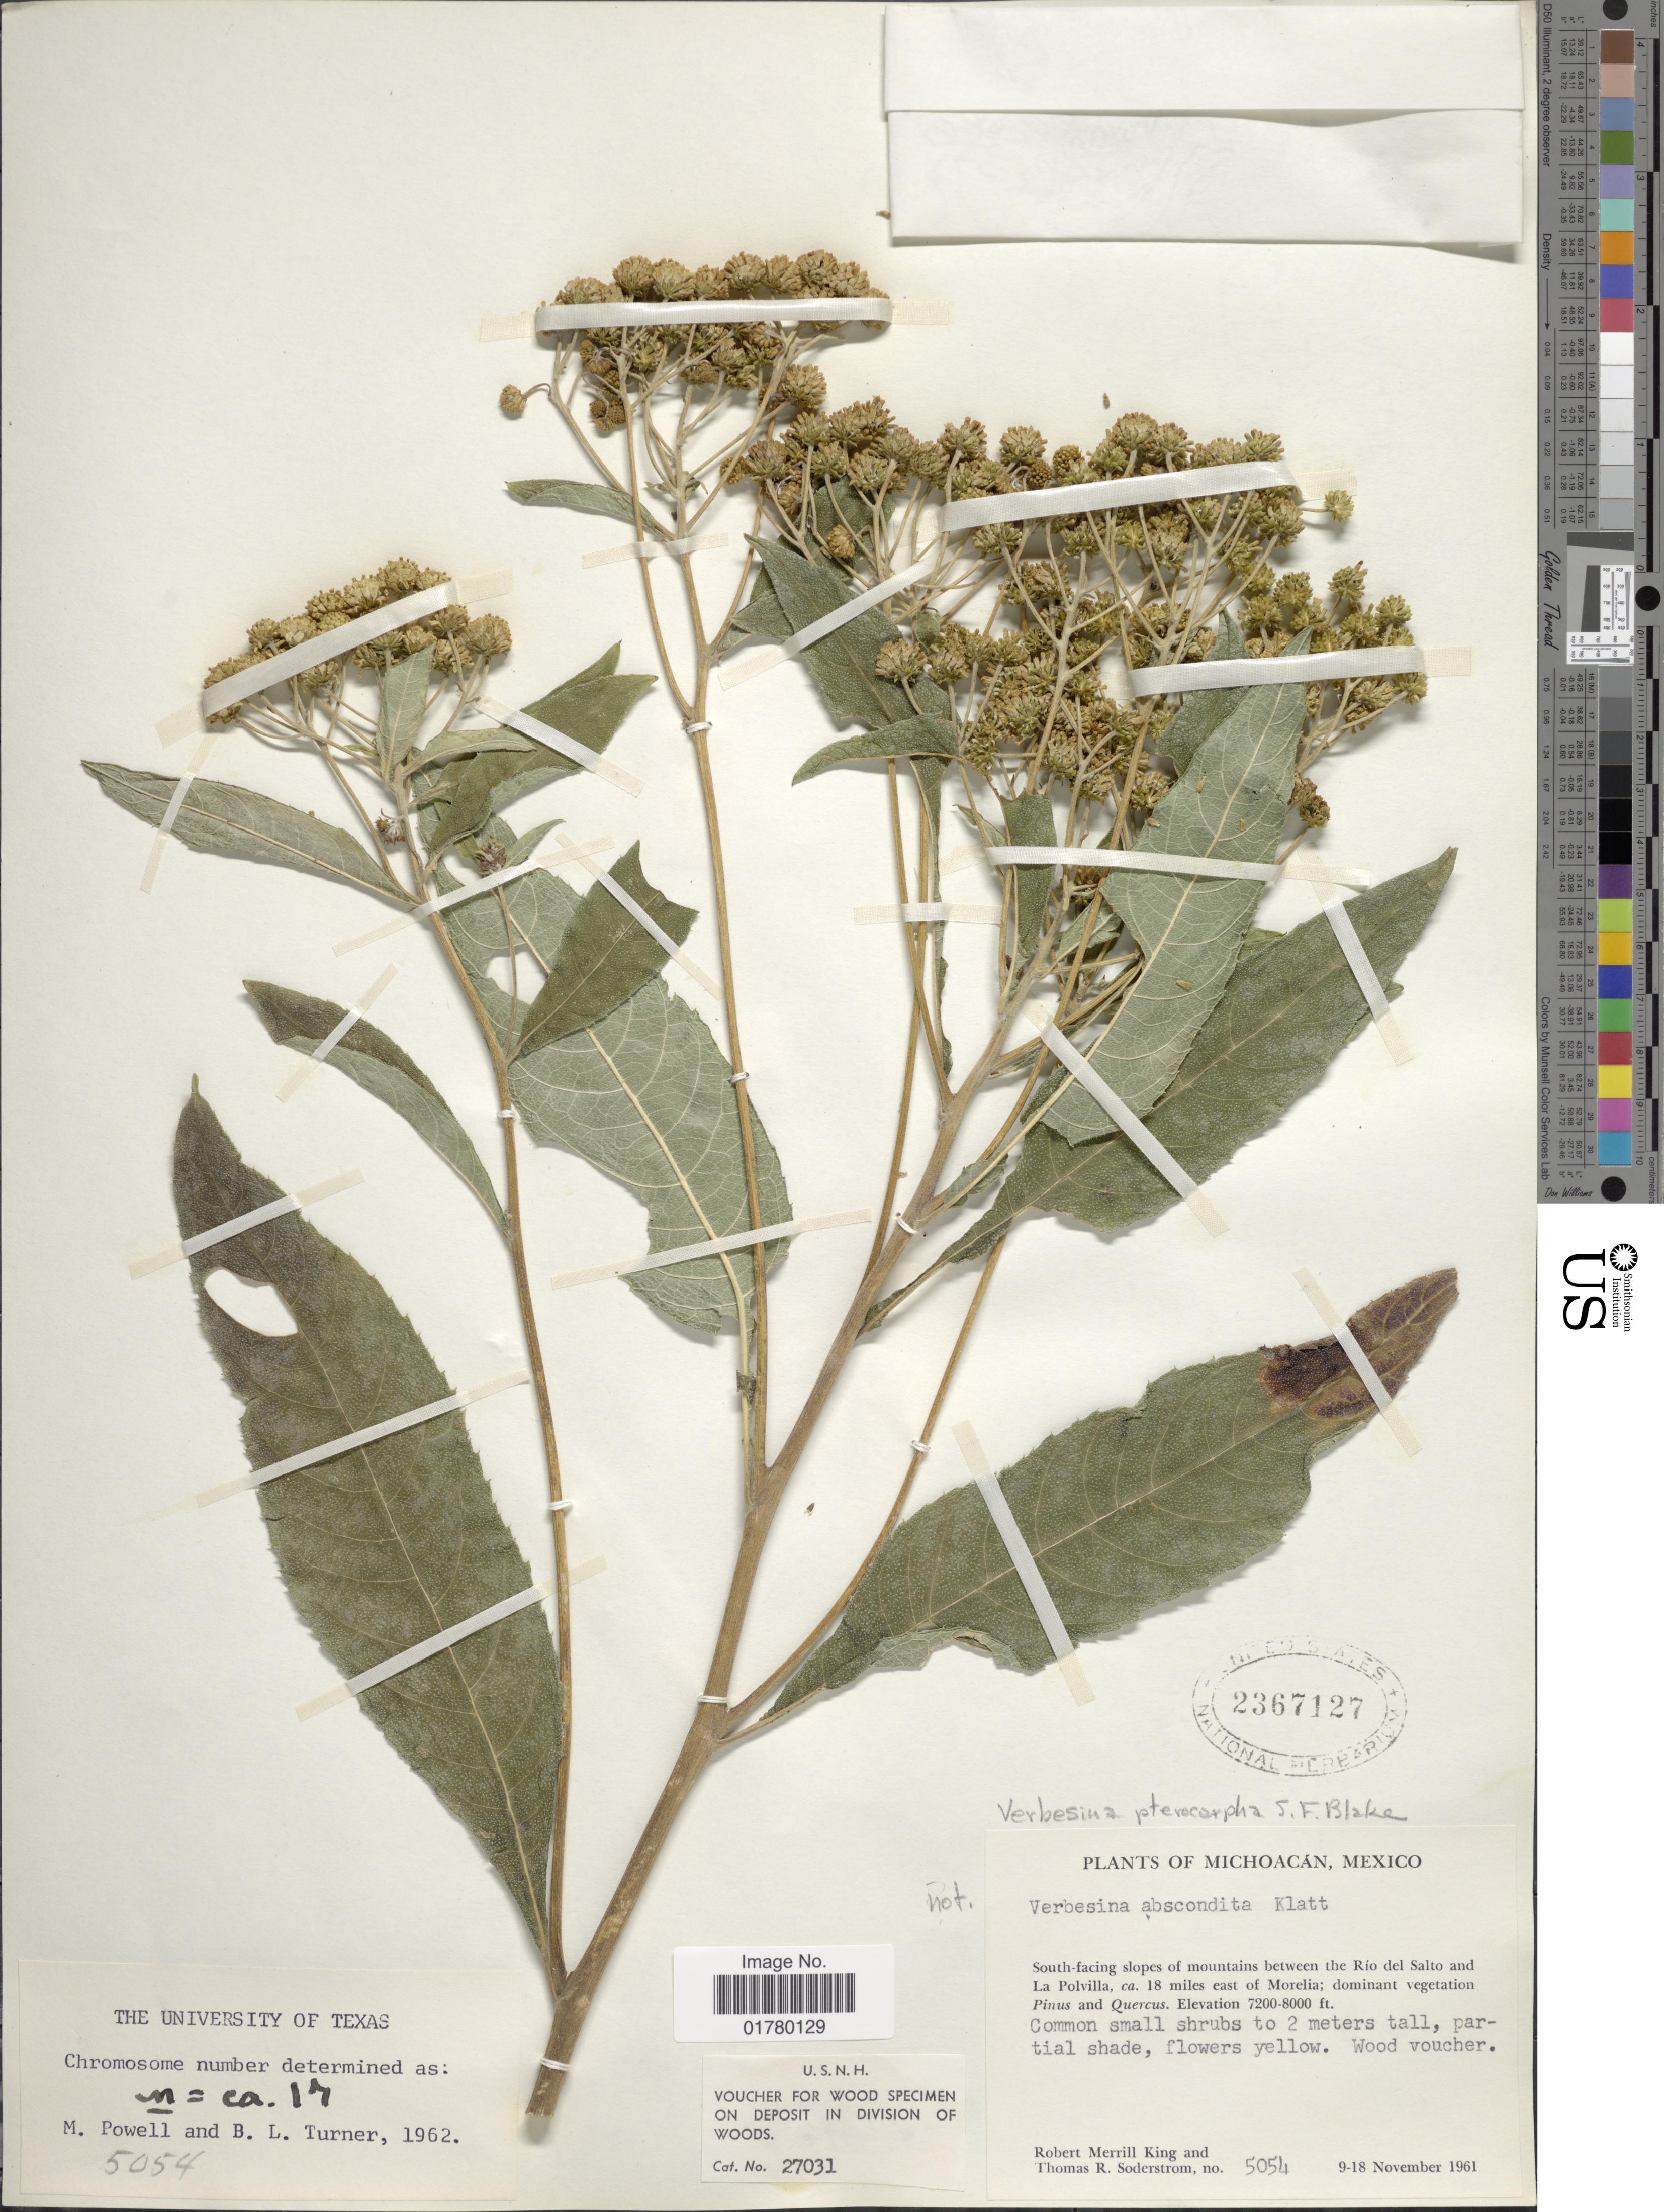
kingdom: Plantae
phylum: Tracheophyta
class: Magnoliopsida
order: Asterales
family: Asteraceae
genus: Verbesina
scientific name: Verbesina pterocarpha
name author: S.F. Blake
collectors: R. M. King & T. R. Soderstrom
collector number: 5054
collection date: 1961-11-09/1961-11-18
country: Mexico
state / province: Michoacán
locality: South-facing slopes of mountains between the Río del Salto and La Polvilla, ca. 18 miles east of Morelia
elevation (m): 2195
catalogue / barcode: US 2367127